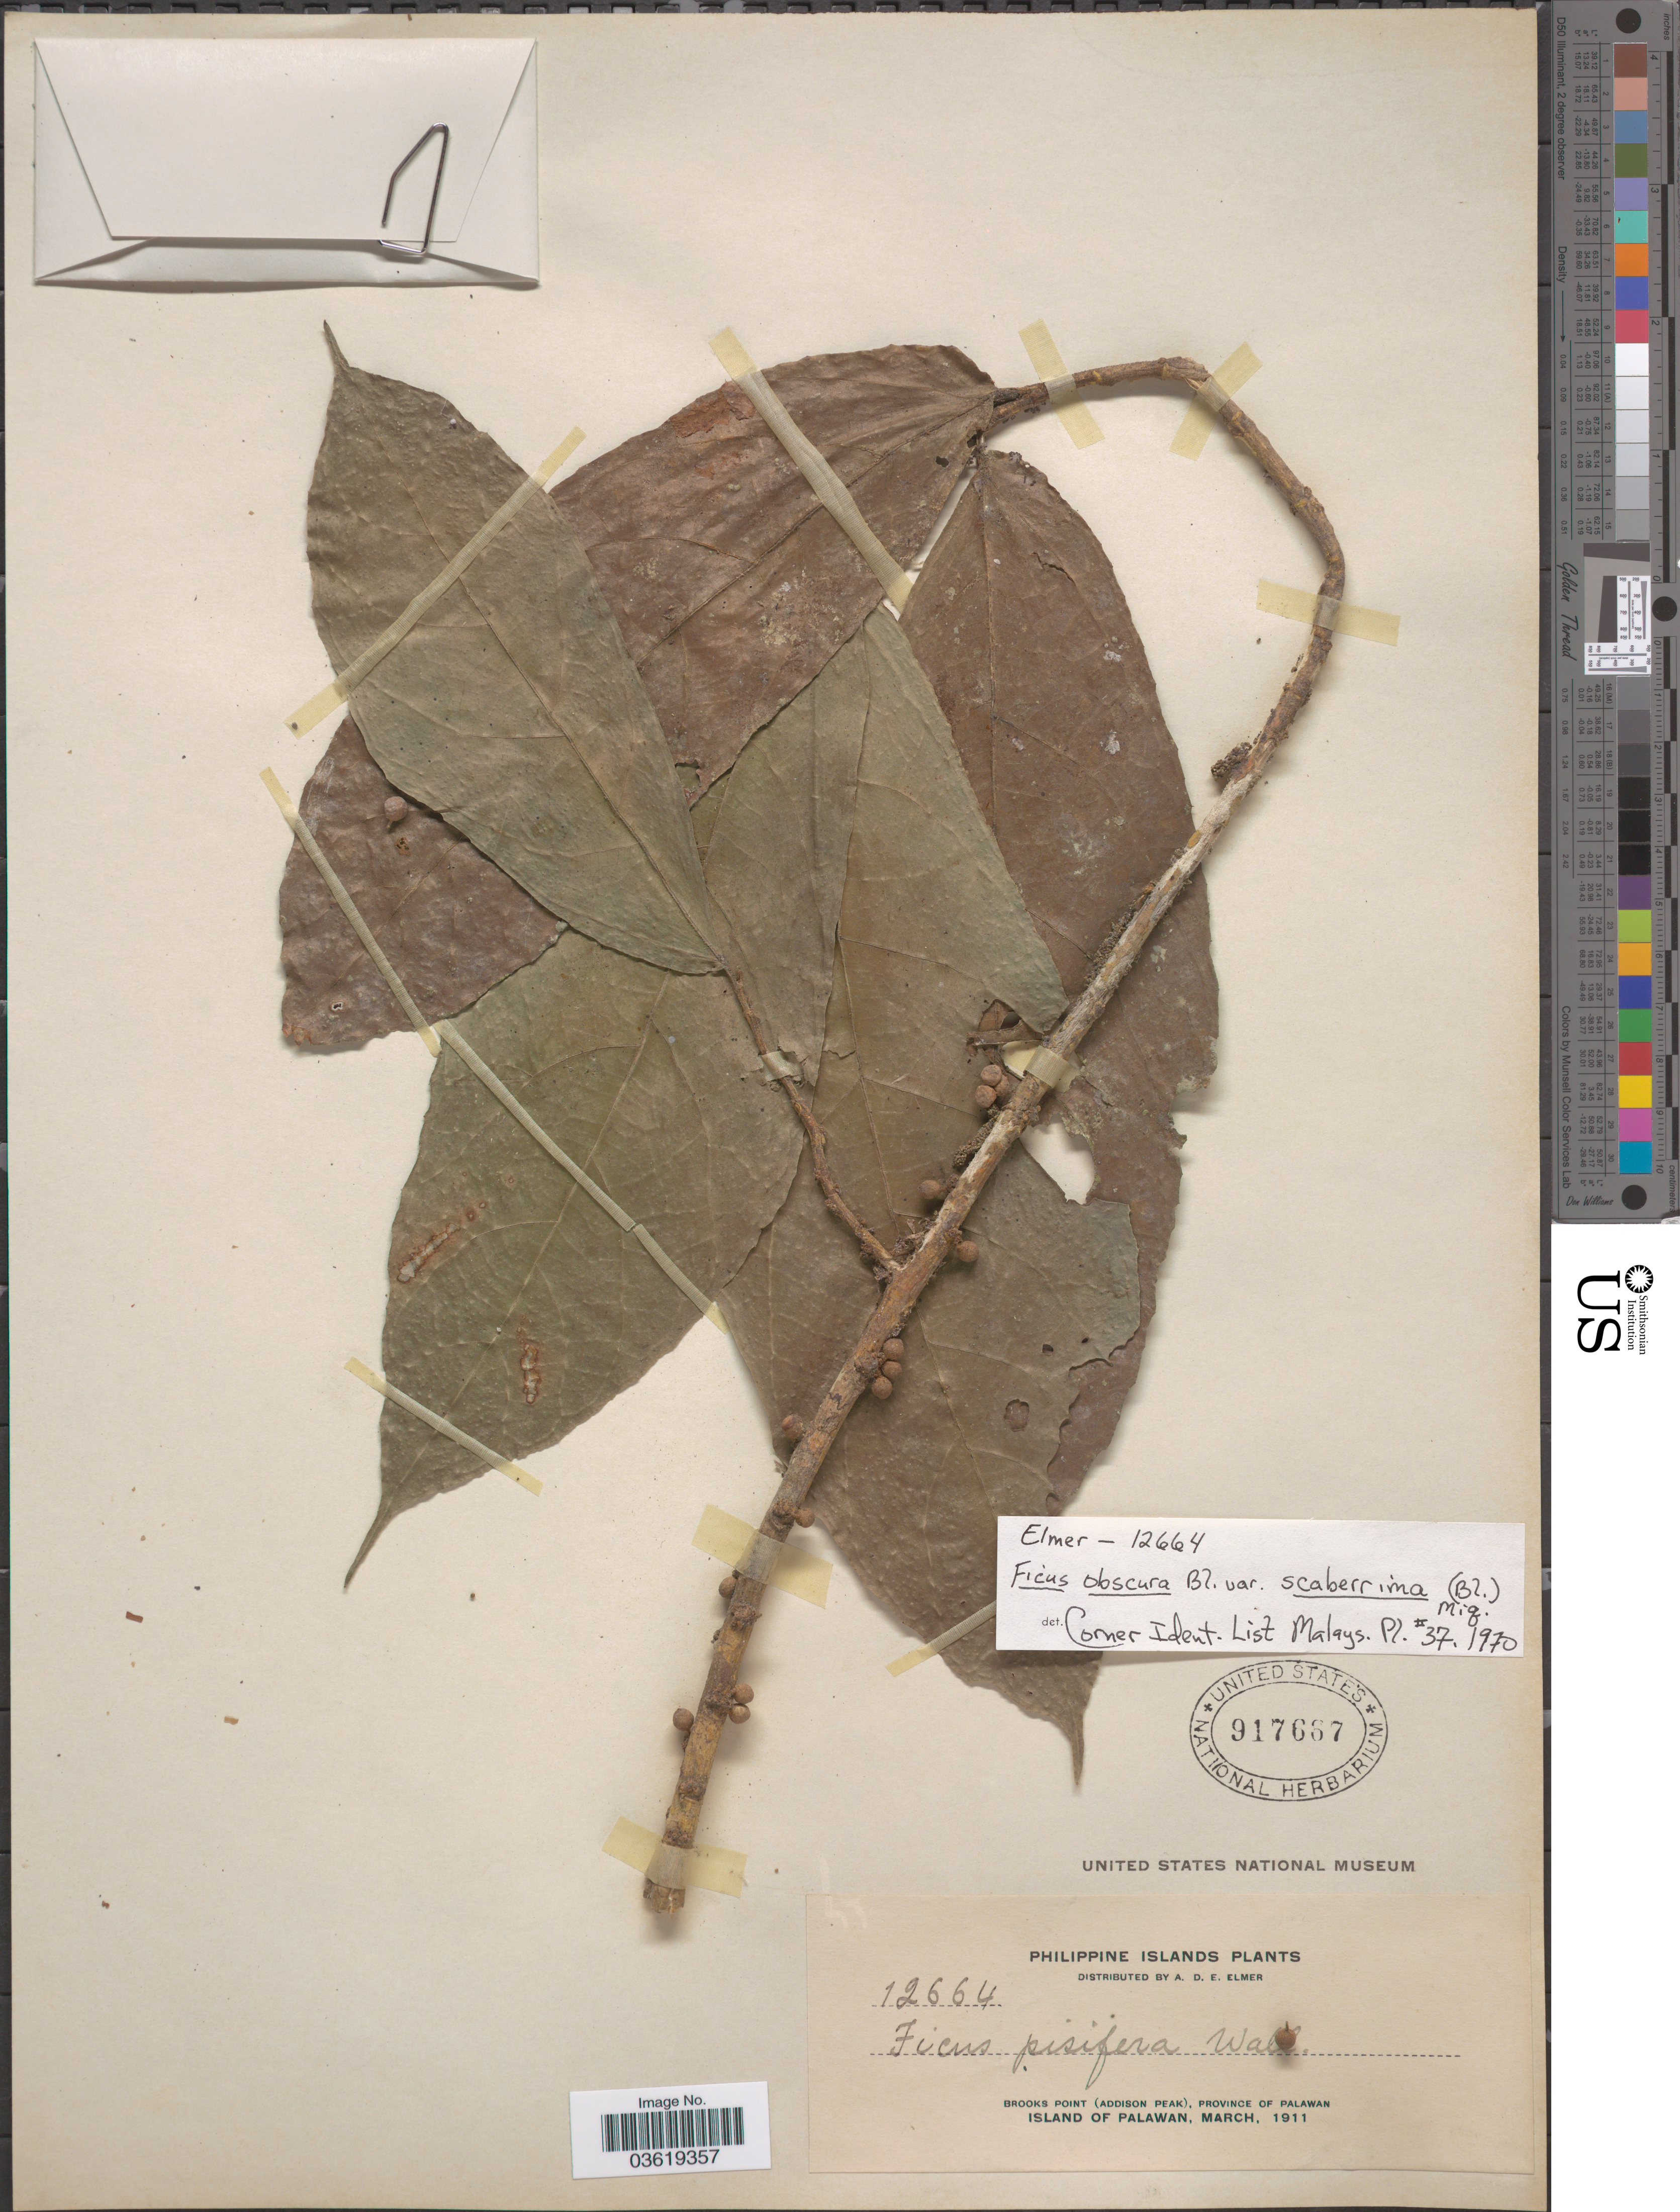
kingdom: Plantae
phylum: Tracheophyta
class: Magnoliopsida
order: Rosales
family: Moraceae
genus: Ficus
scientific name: Ficus scaberrima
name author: (Blume) Miq.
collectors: A. D. E. Elmer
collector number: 12664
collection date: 1911-03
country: Philippines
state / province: Mimaropa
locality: Philippine Islands. Brooks Point (Addison Peak), Province of Palawan, Island of Palawan.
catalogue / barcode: US 917667